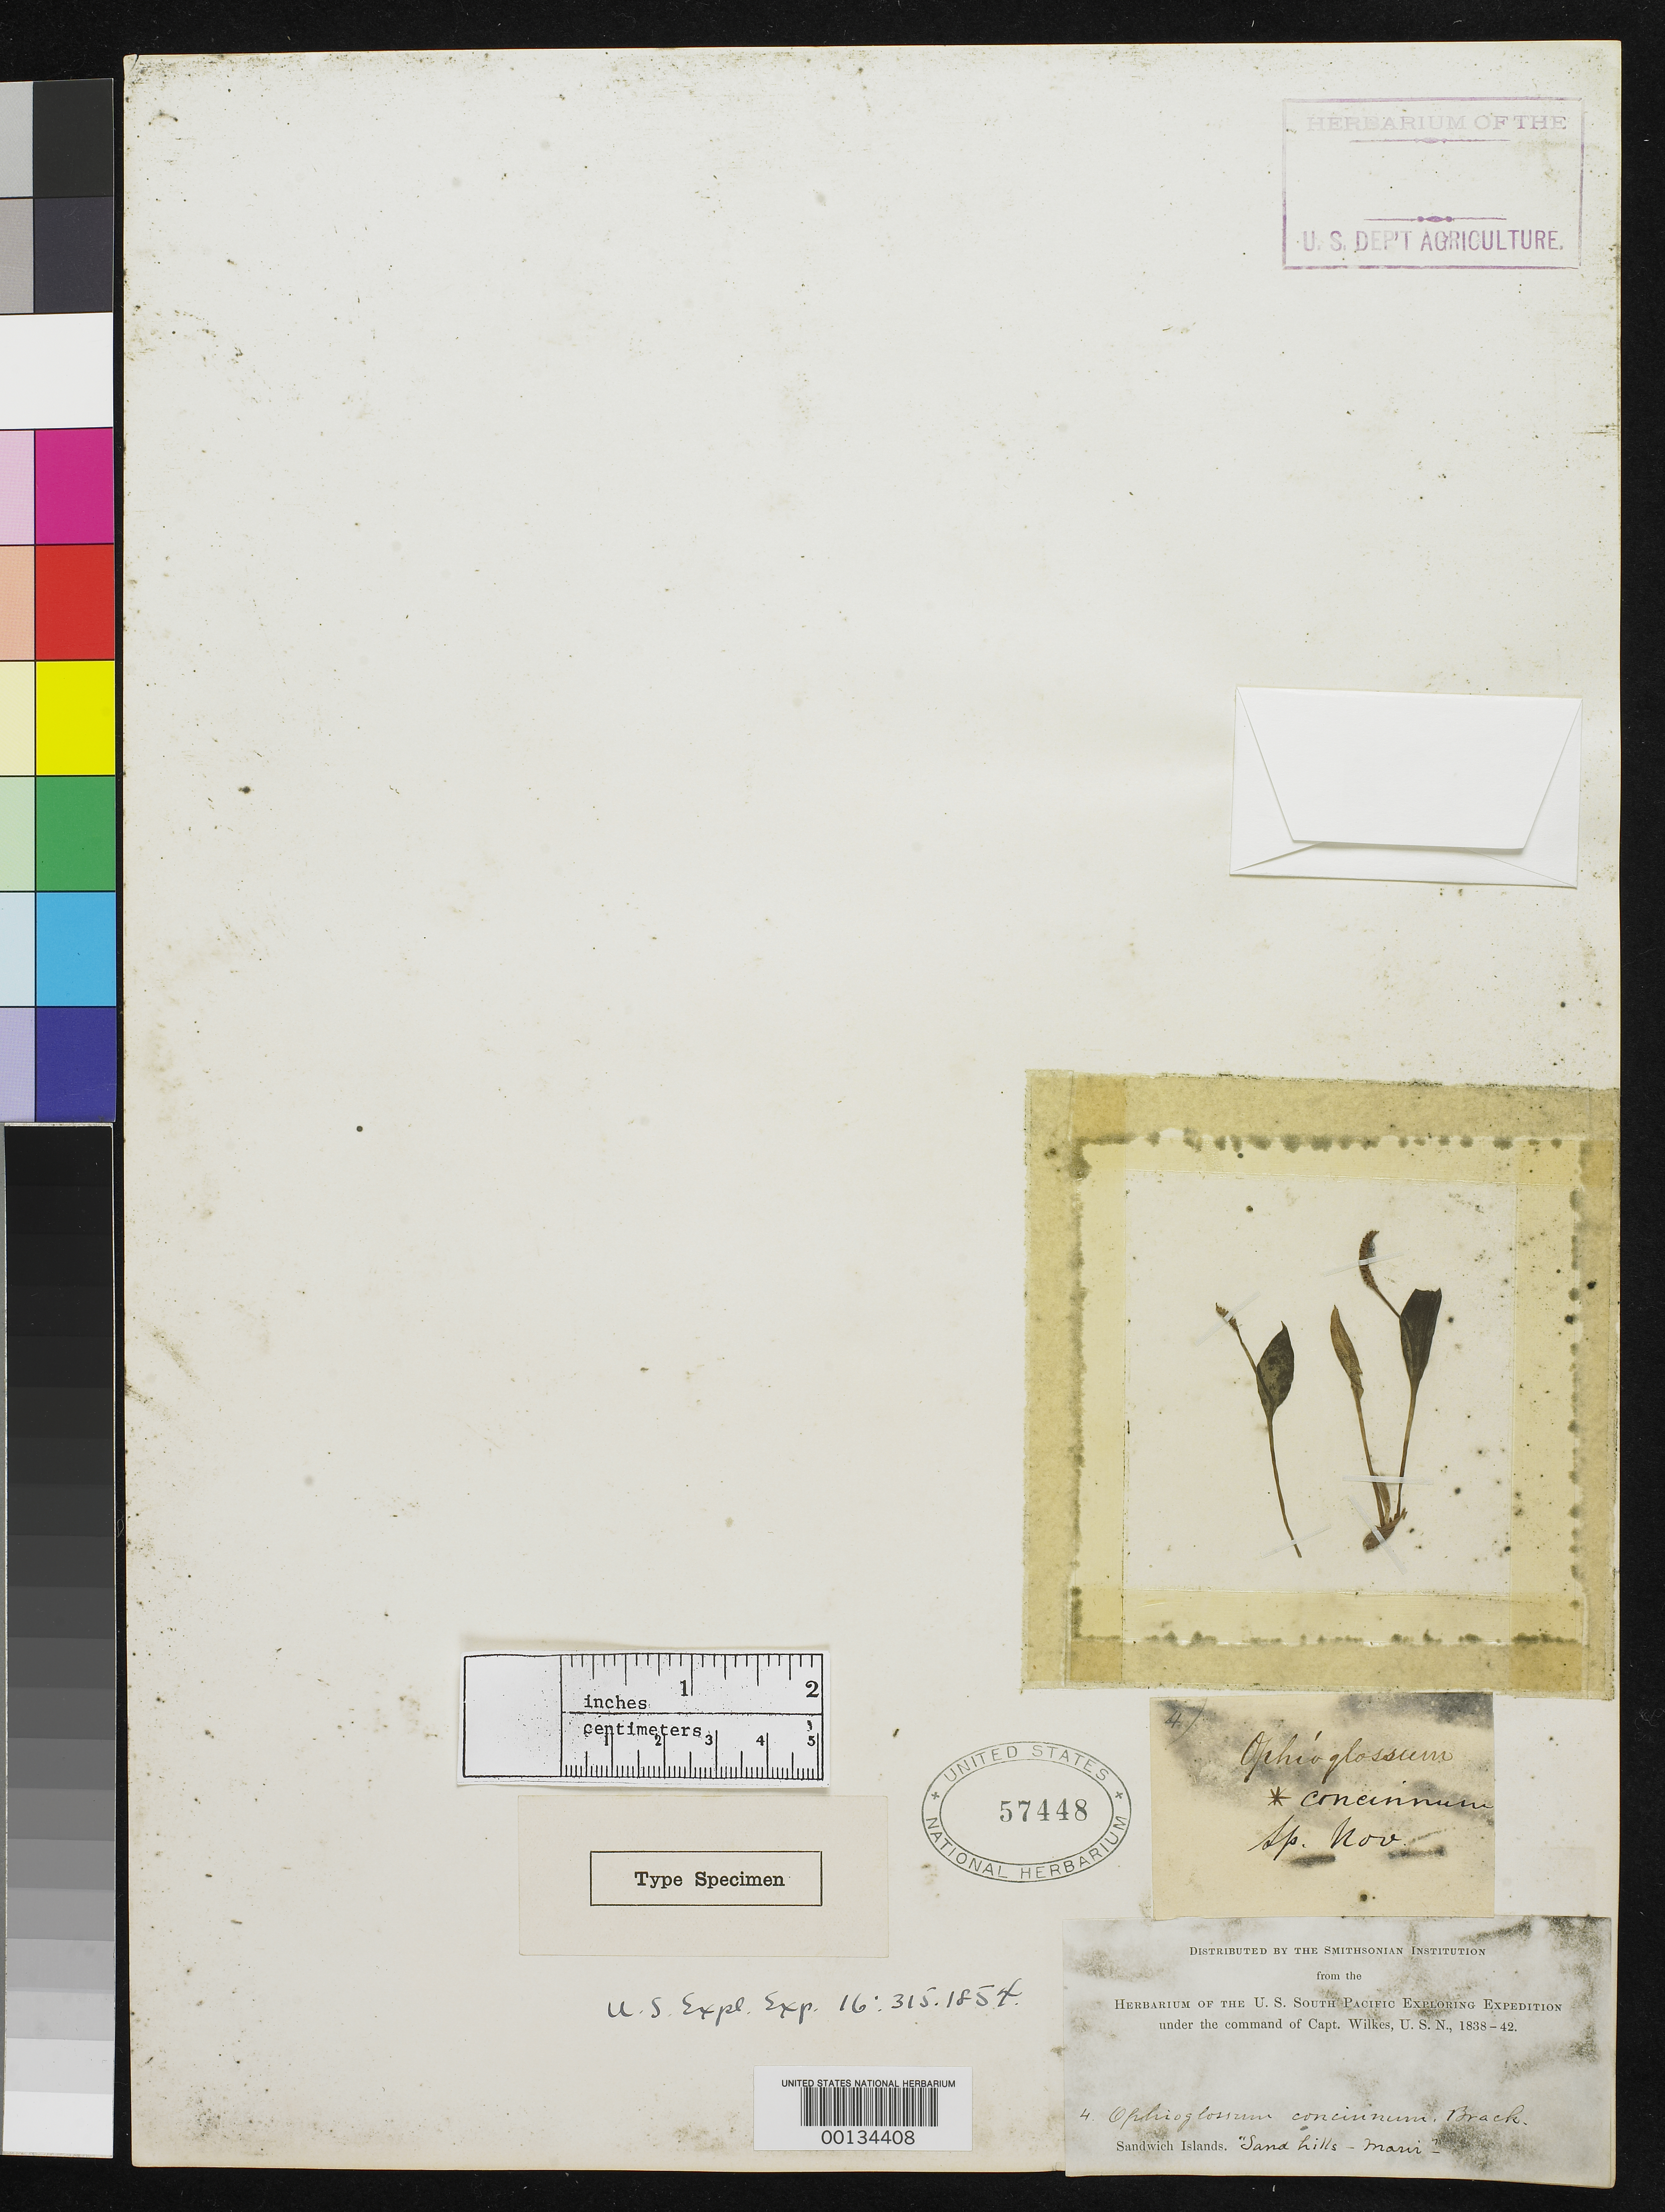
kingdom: Plantae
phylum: Tracheophyta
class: Polypodiopsida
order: Ophioglossales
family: Ophioglossaceae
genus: Ophioglossum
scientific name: Ophioglossum concinnum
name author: Brack. in Wilkes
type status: Holotype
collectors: Wilkes Explor. Exped.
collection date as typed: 1838 to -- --- 1842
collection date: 1838/1842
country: United States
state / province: Hawaii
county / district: Maui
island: Maui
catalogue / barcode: US 57448